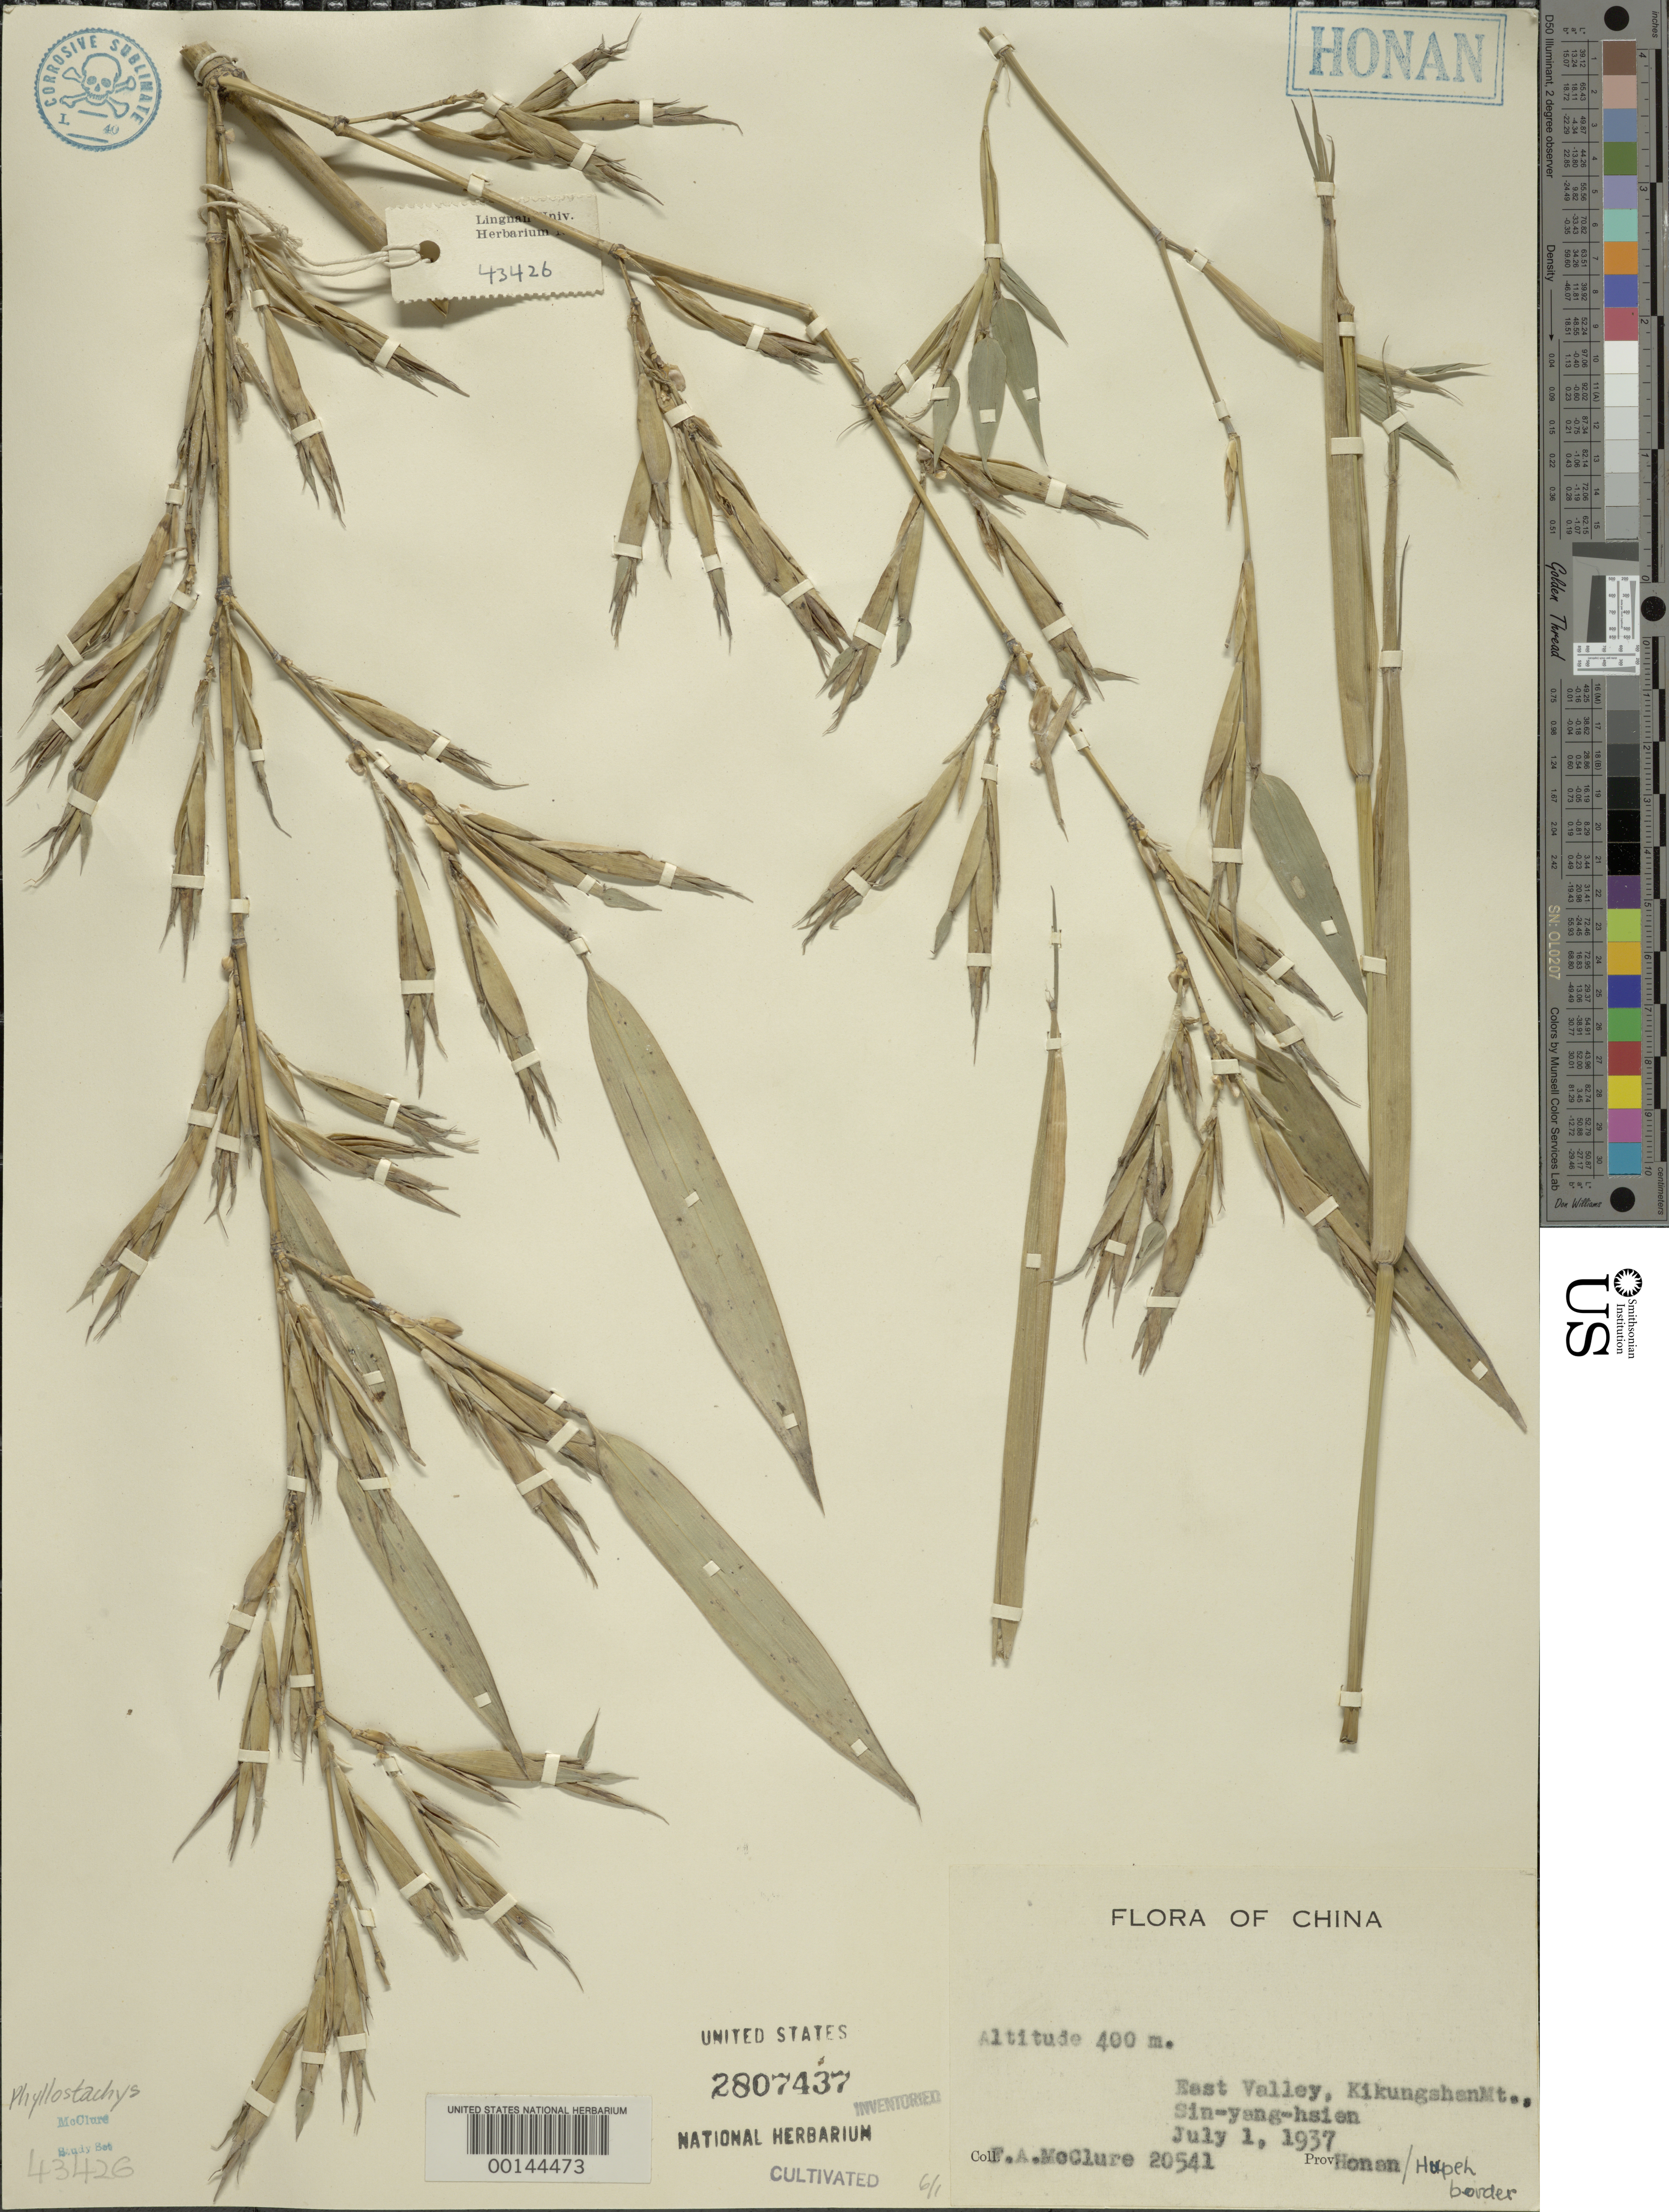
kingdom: Plantae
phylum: Tracheophyta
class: Liliopsida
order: Poales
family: Poaceae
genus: Phyllostachys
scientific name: Phyllostachys sp.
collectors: F. A. McClure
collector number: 20541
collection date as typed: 01 Jul 1937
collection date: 1937-07-01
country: China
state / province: Guangdong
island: Honam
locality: Sin-yang-hsien, kikungshan mt.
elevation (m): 400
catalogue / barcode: US 2807437